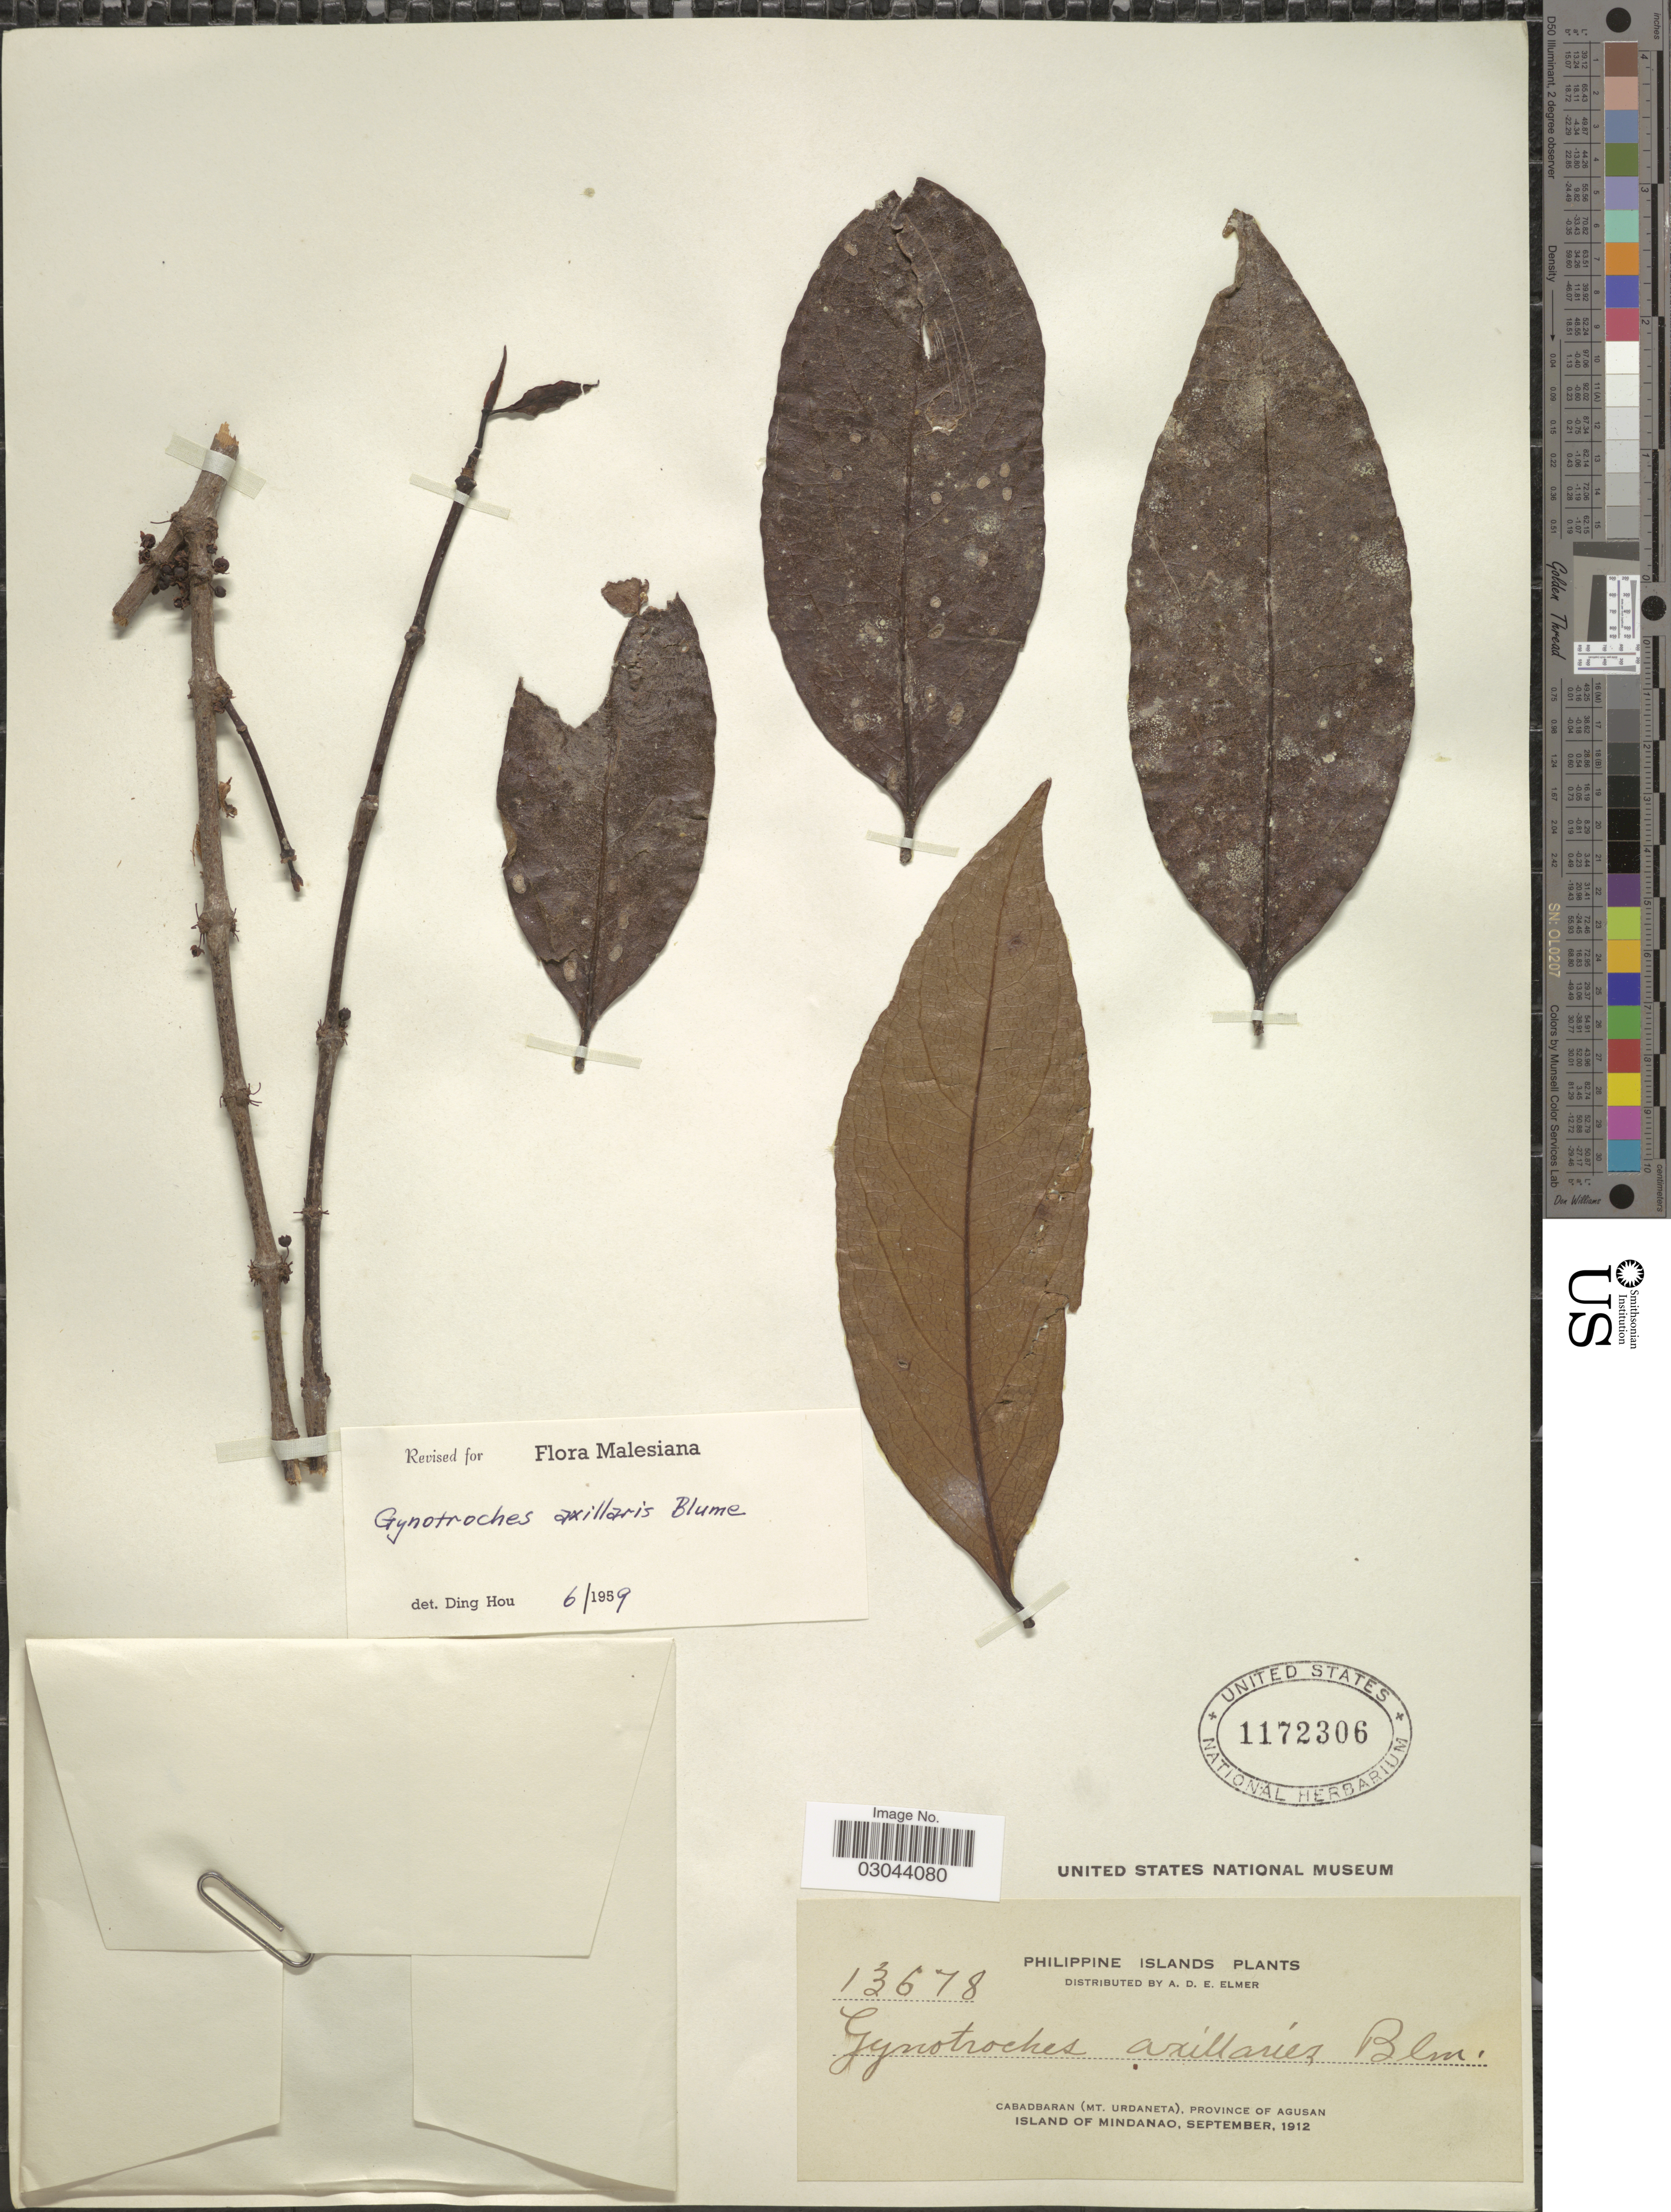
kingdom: Plantae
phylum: Tracheophyta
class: Magnoliopsida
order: Malpighiales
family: Rhizophoraceae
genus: Gynotroches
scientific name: Gynotroches axillaris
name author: Blume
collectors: A. D. E. Elmer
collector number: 13678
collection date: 1912-09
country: Philippines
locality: Cabadbaran (Mt. Urdaneta), Province of Agusan. Island of Mindanao.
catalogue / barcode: US 1172306